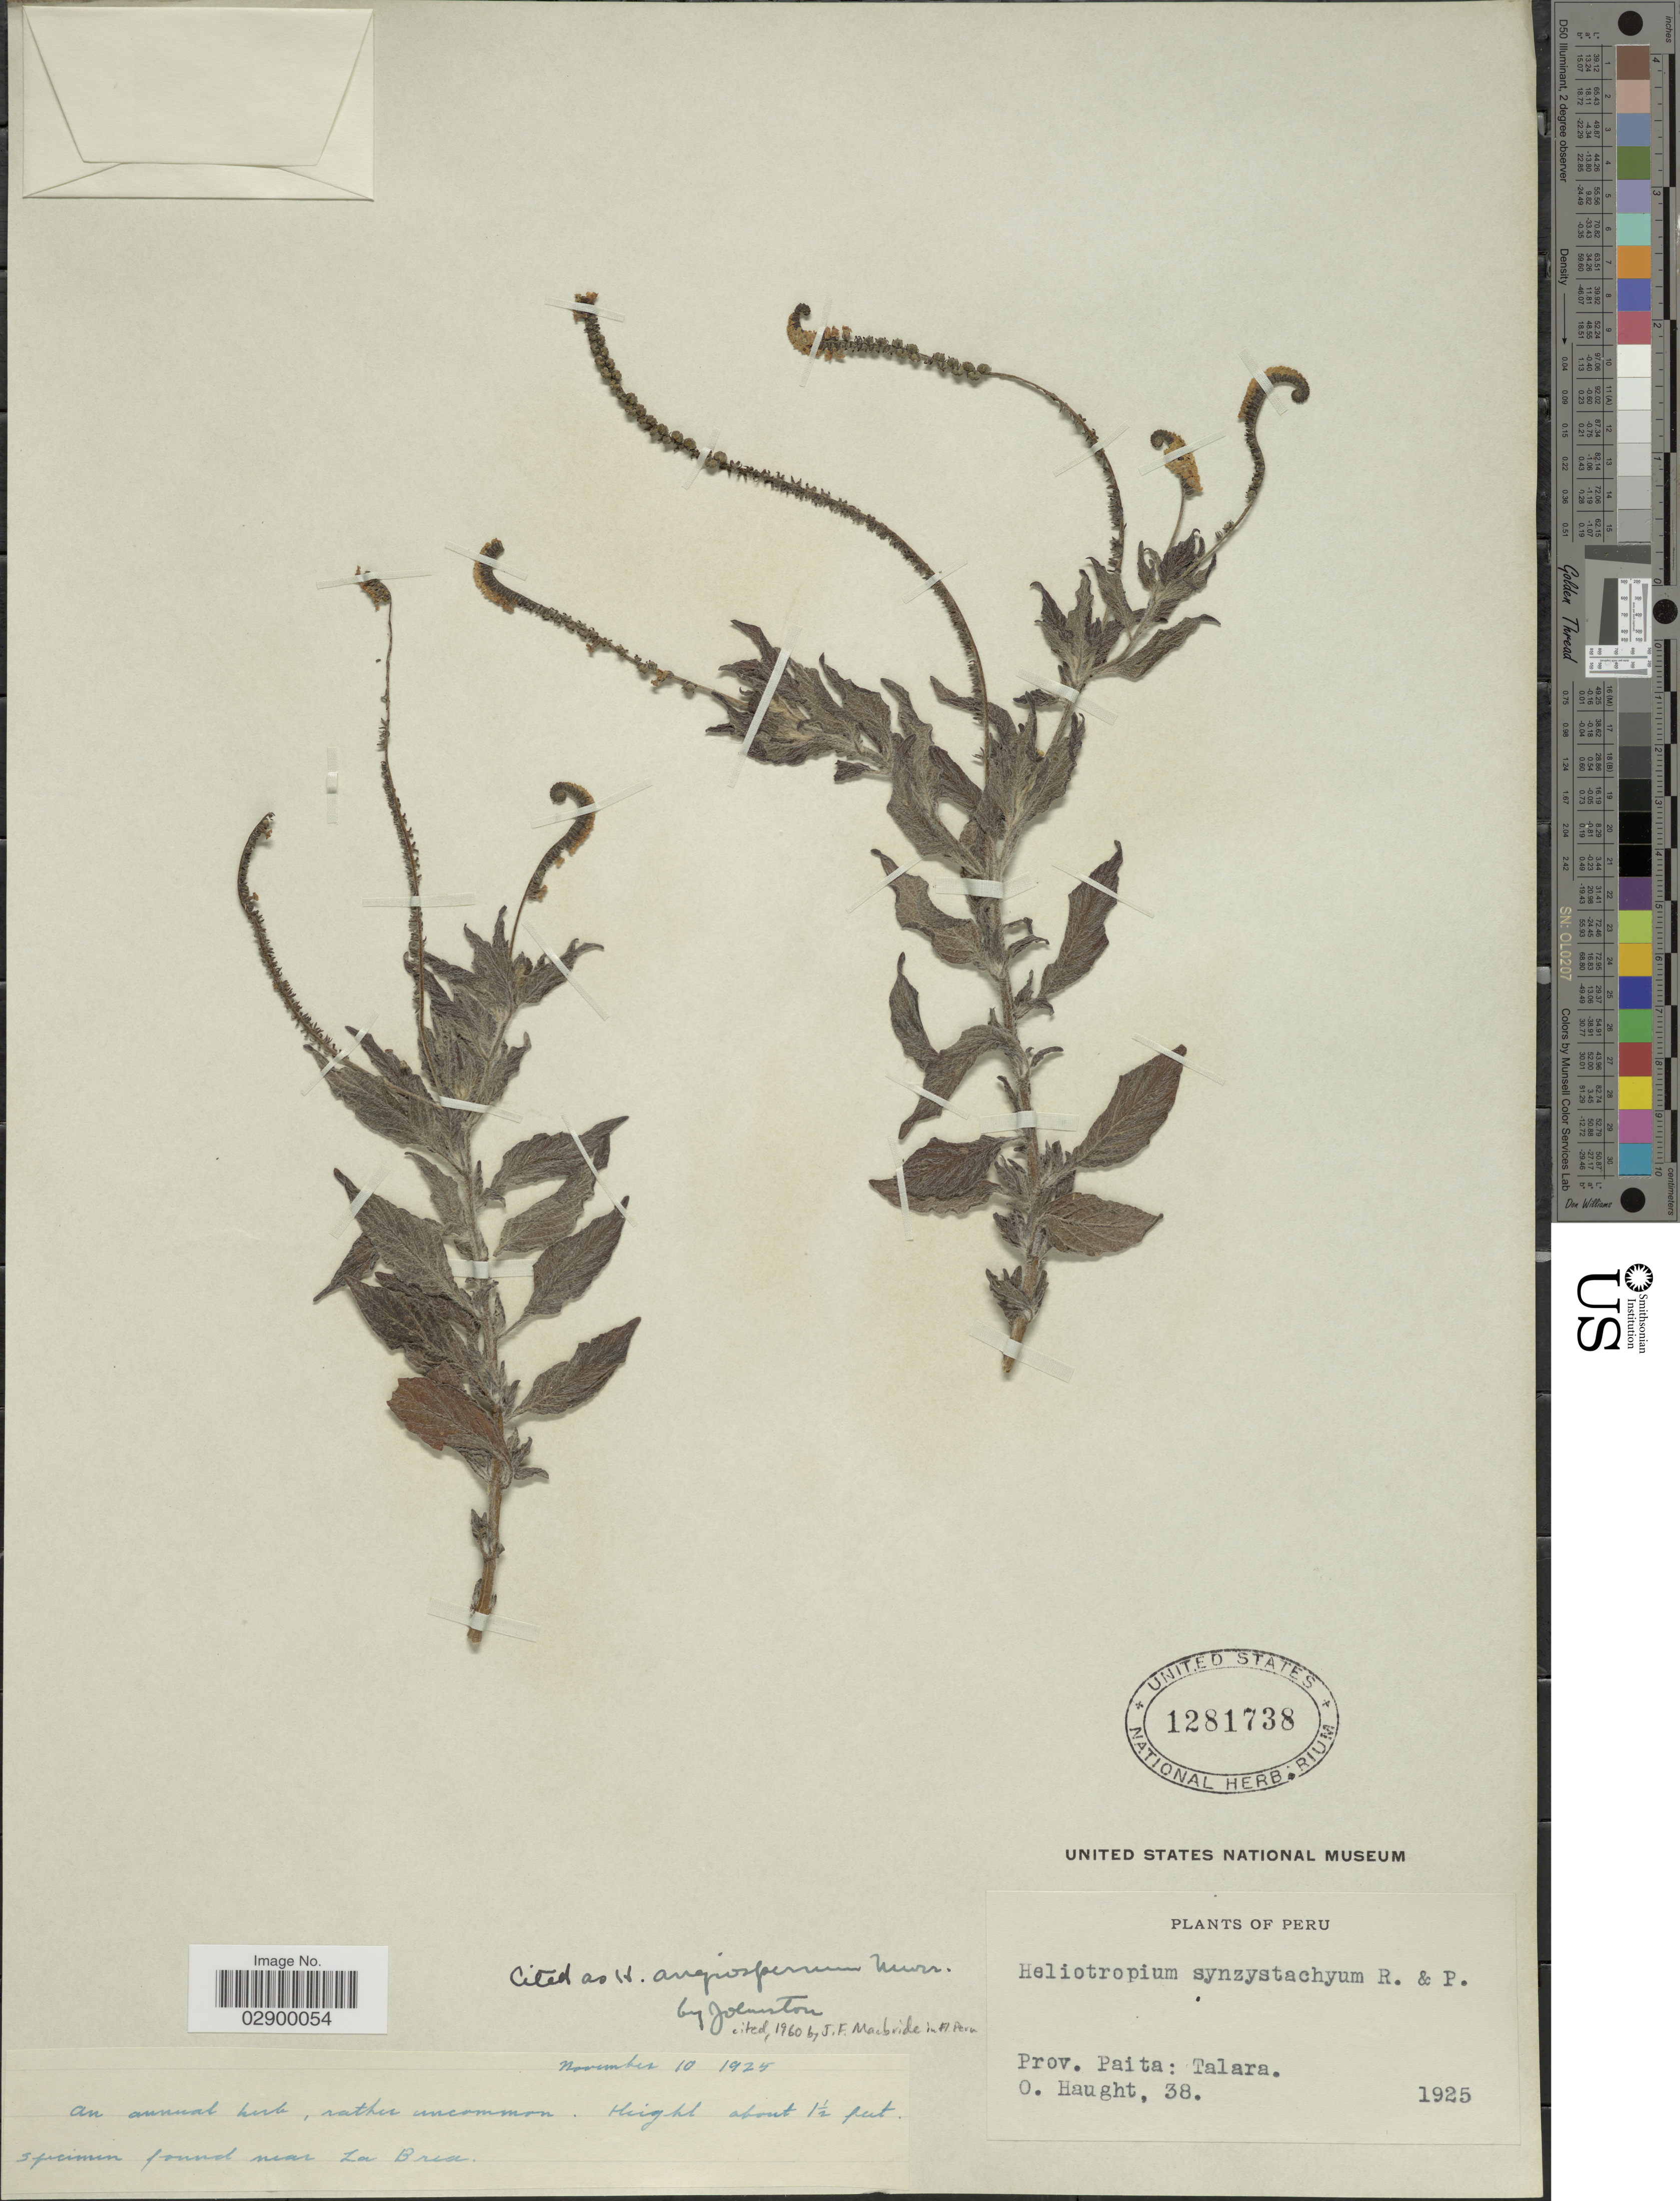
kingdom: Plantae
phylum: Tracheophyta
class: Magnoliopsida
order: Boraginales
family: Heliotropiaceae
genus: Heliotropium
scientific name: Heliotropium angiospermum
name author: Murray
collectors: O. Haught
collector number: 38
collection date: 1925-11-10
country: Peru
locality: Prov. Paita: Talara. Near La Brea.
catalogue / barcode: US 1281738